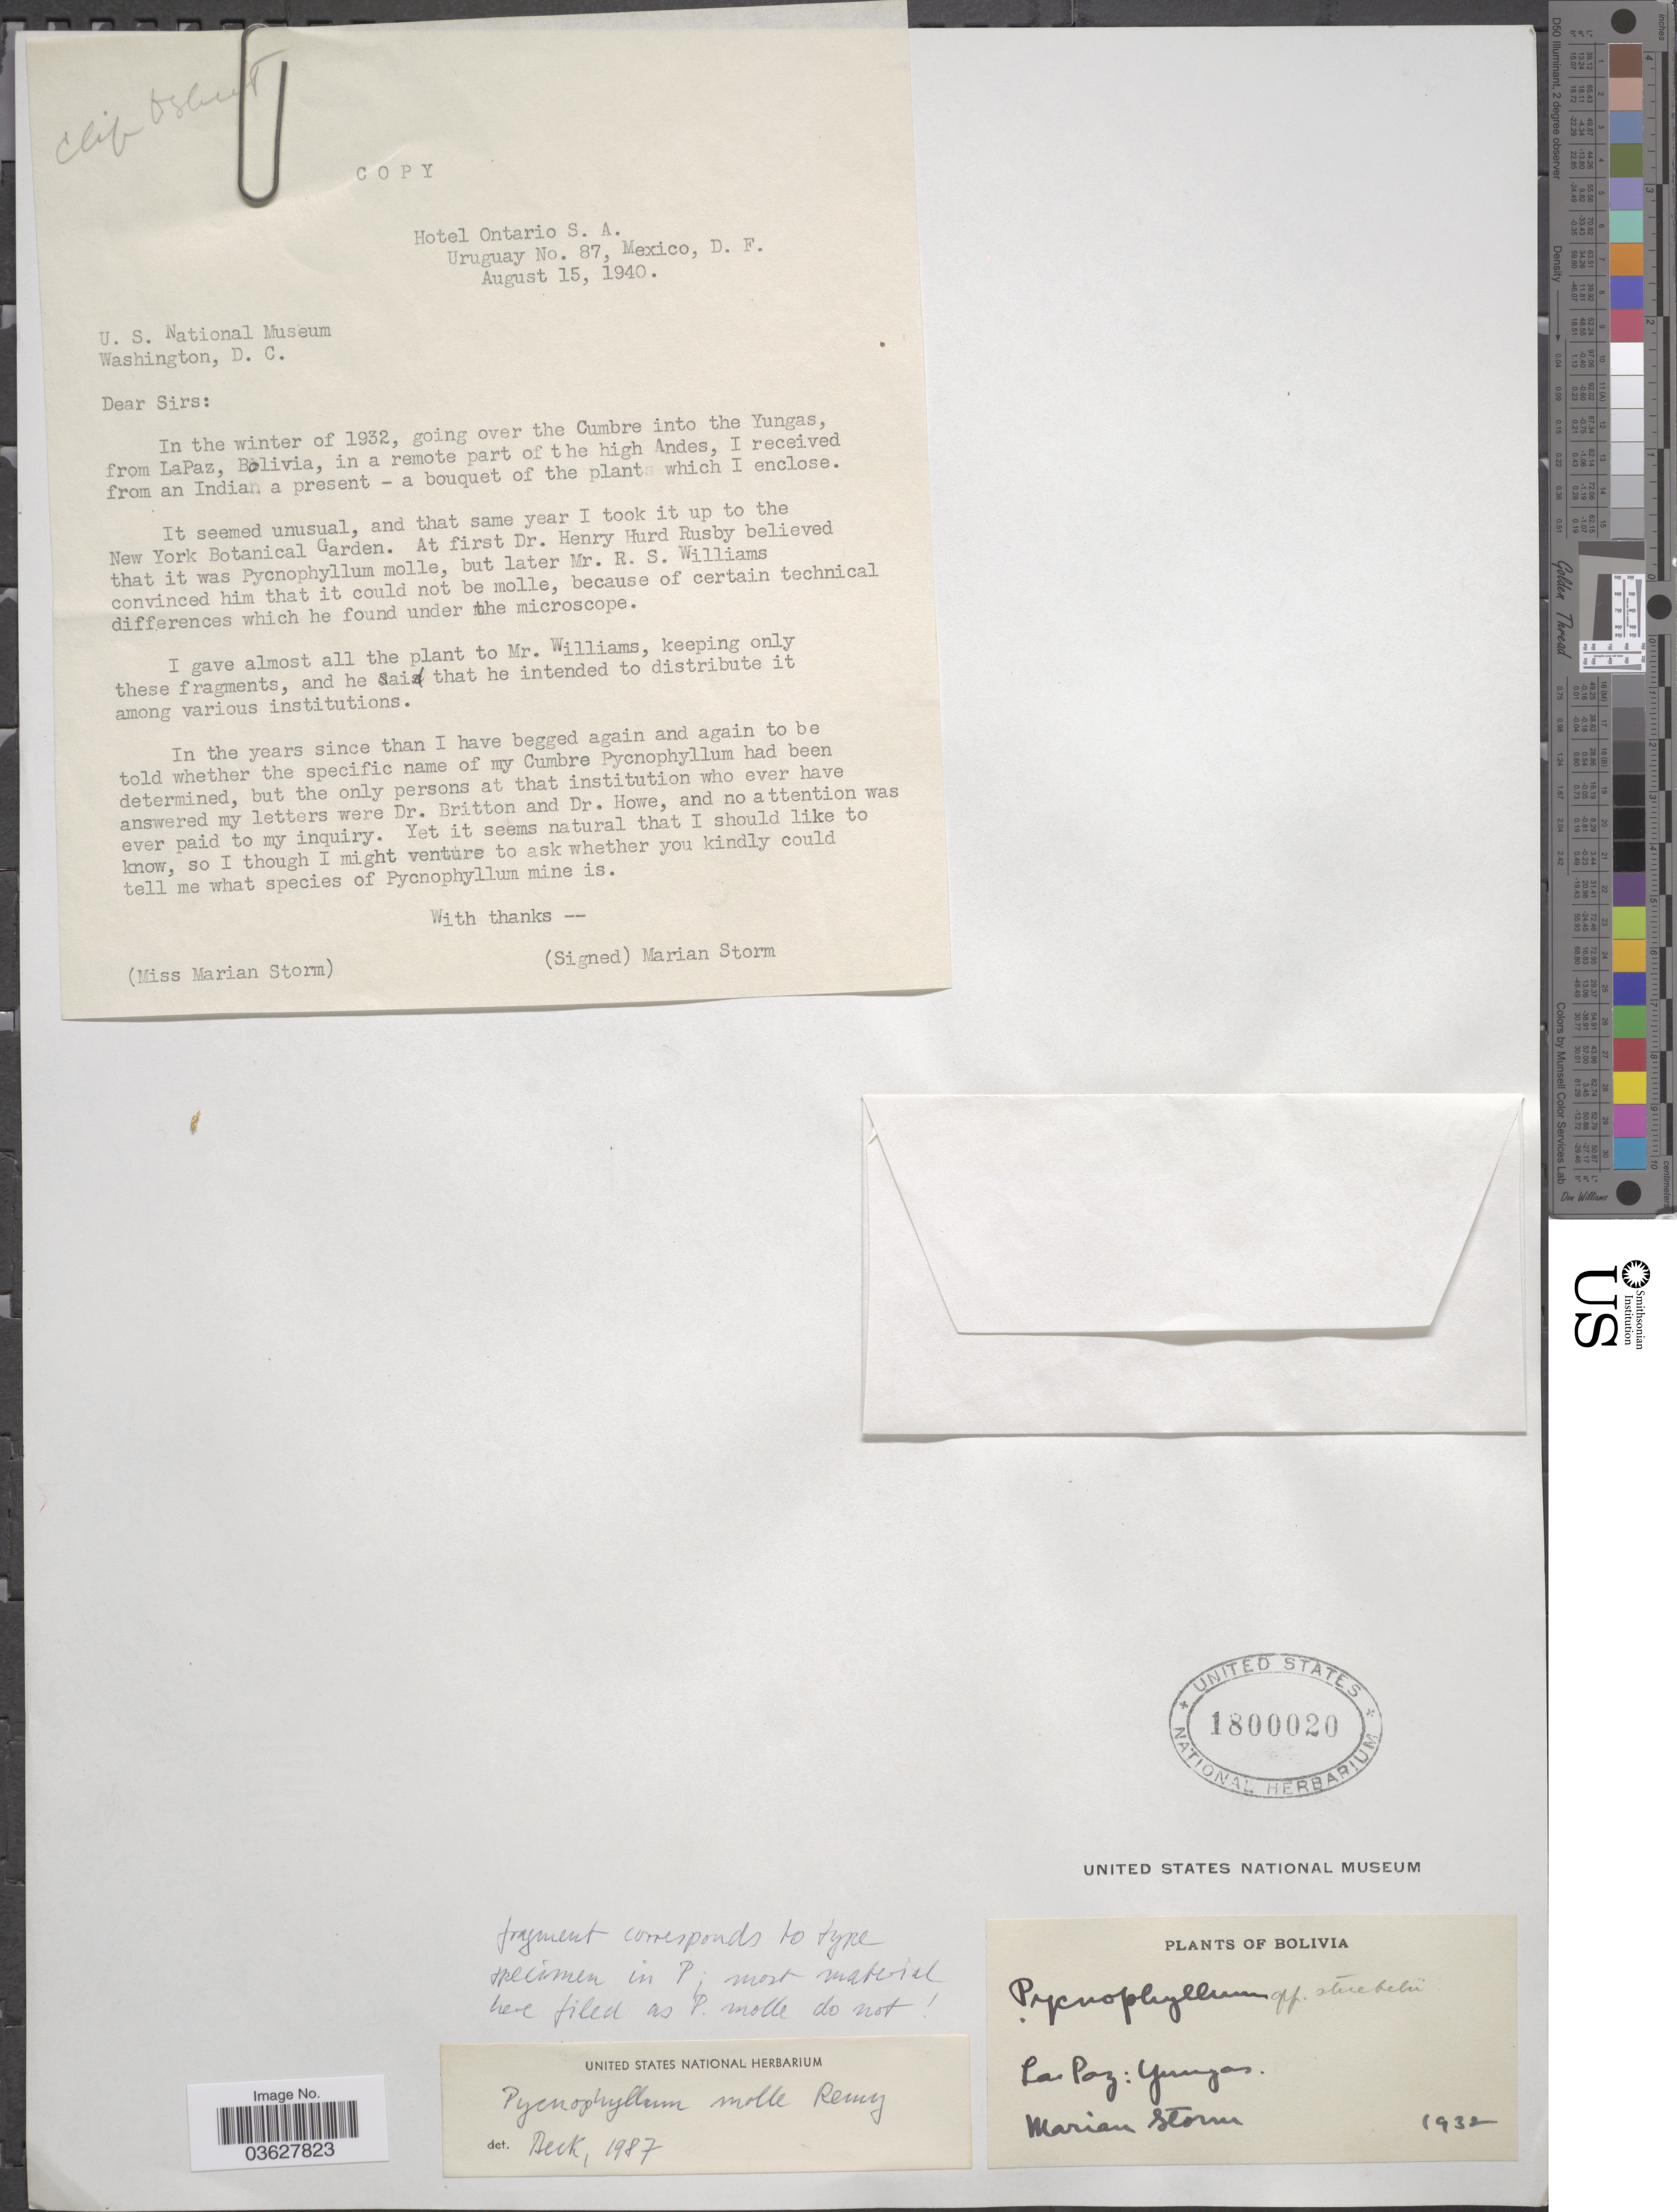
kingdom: Plantae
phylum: Tracheophyta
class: Magnoliopsida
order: Caryophyllales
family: Caryophyllaceae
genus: Pycnophyllum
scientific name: Pycnophyllum molle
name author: J. Rémy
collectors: M. Storm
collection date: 1932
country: Bolivia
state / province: La Paz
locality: Yungas.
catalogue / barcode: US 1800020